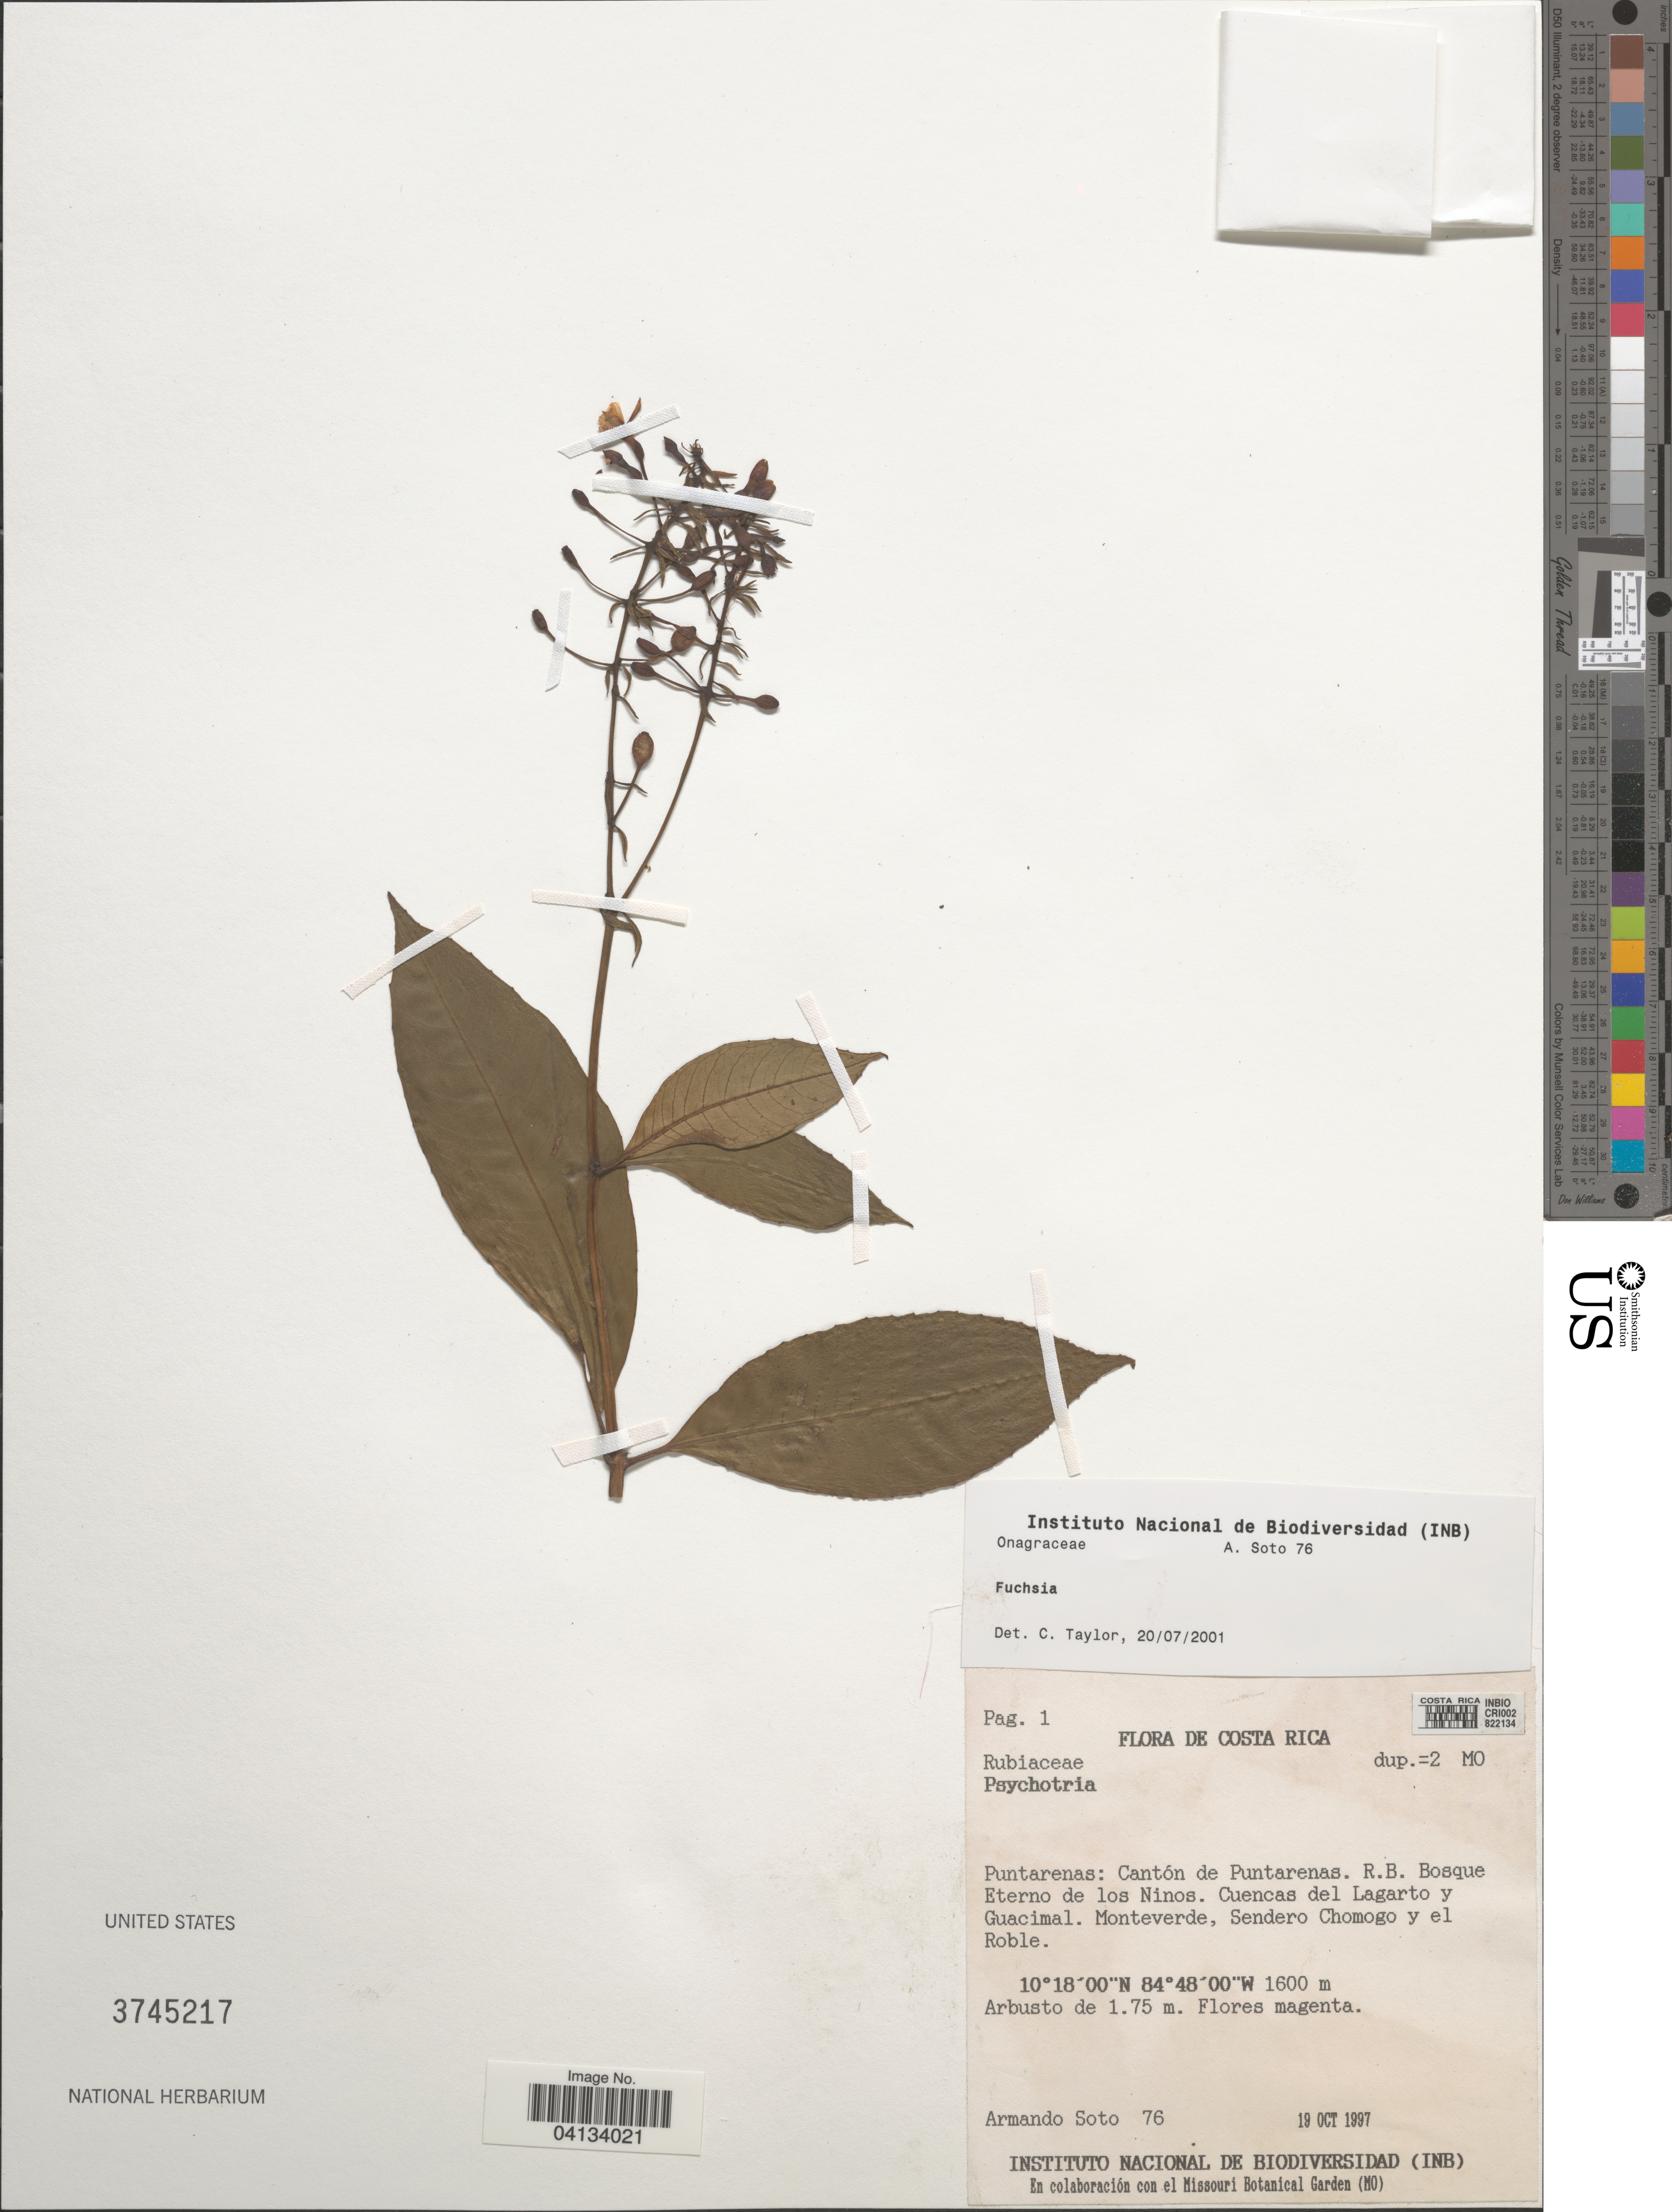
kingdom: Plantae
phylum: Tracheophyta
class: Magnoliopsida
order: Myrtales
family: Onagraceae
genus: Fuchsia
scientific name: Fuchsia sp.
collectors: A. Soto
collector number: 76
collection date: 1997-10-19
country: Costa Rica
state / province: Puntarenas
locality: Cantón de Puntarenas. R.B. Bosque Eterno de los Ninos. Cuencas del Lagarto y Guacimal. Monteverde, Sendero Chomogo y el Roble.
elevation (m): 1600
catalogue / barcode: US 3745217